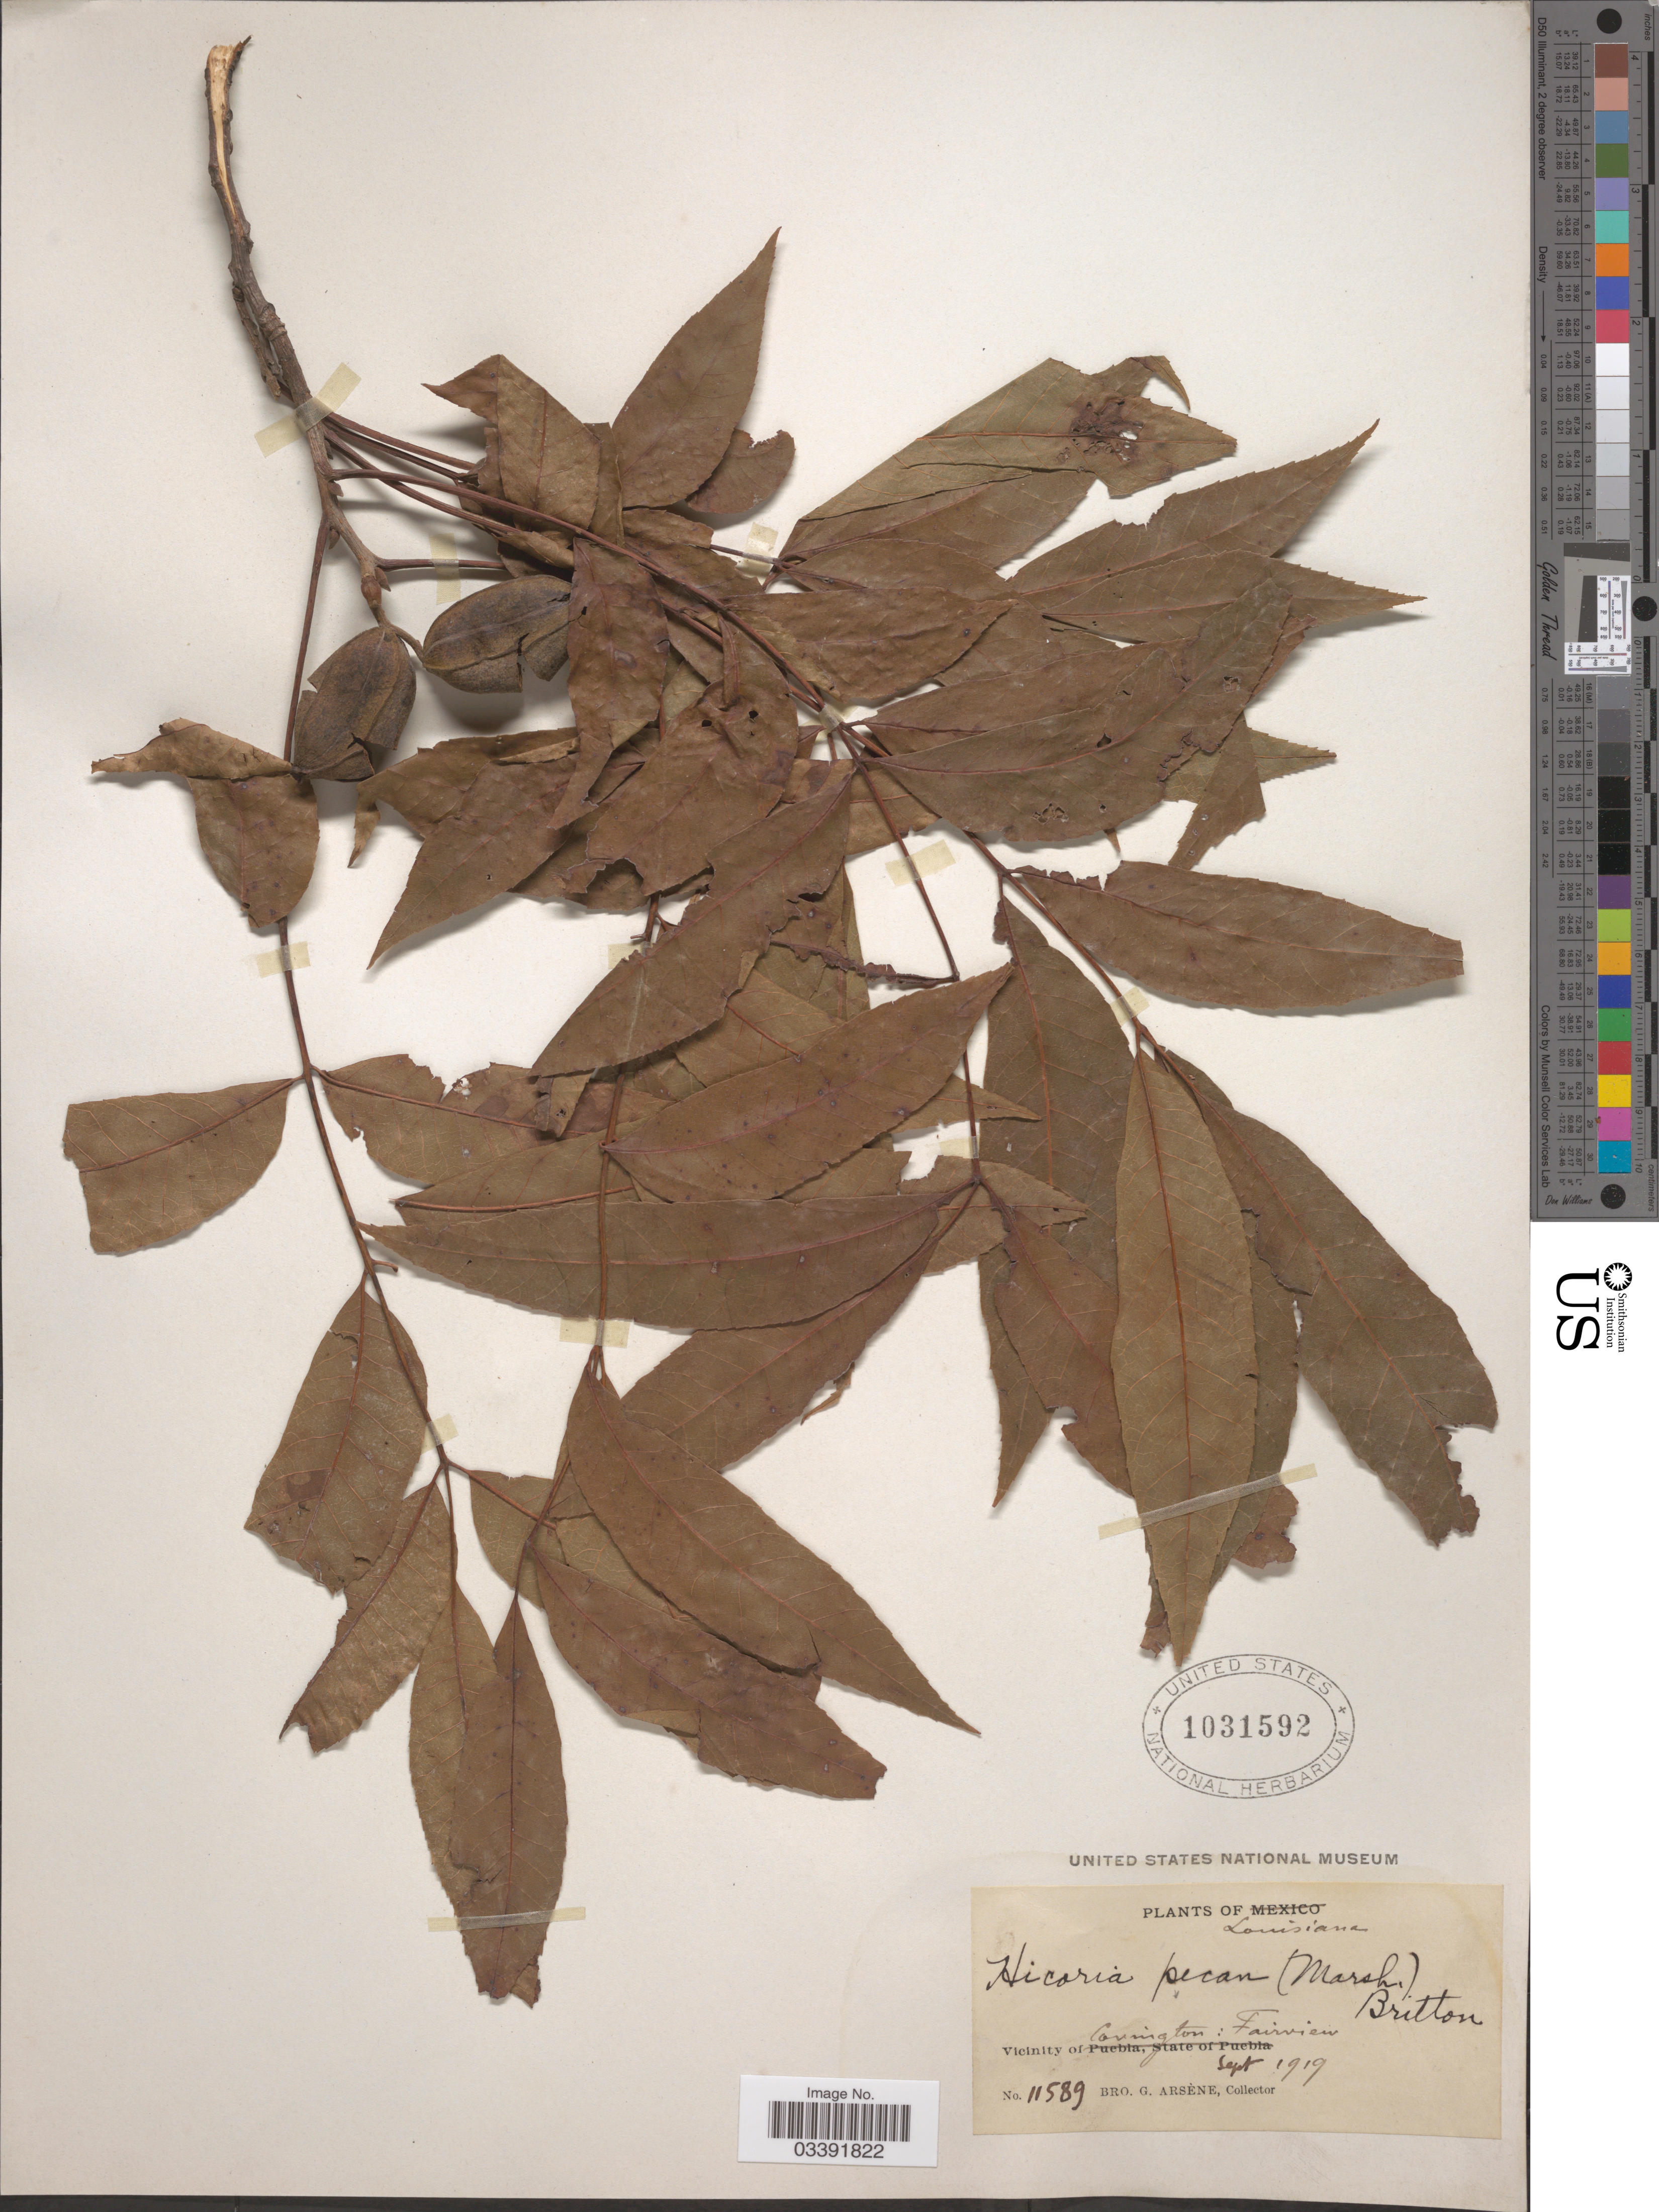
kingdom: Plantae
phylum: Tracheophyta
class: Magnoliopsida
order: Fagales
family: Juglandaceae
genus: Carya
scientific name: Carya illinoinensis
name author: (Wangenh.) K. Koch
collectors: Bro. G. Arsène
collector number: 11589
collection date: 1919-09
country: United States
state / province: Louisiana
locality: Vicinity of Covington: Fairview.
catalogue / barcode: US 1031592